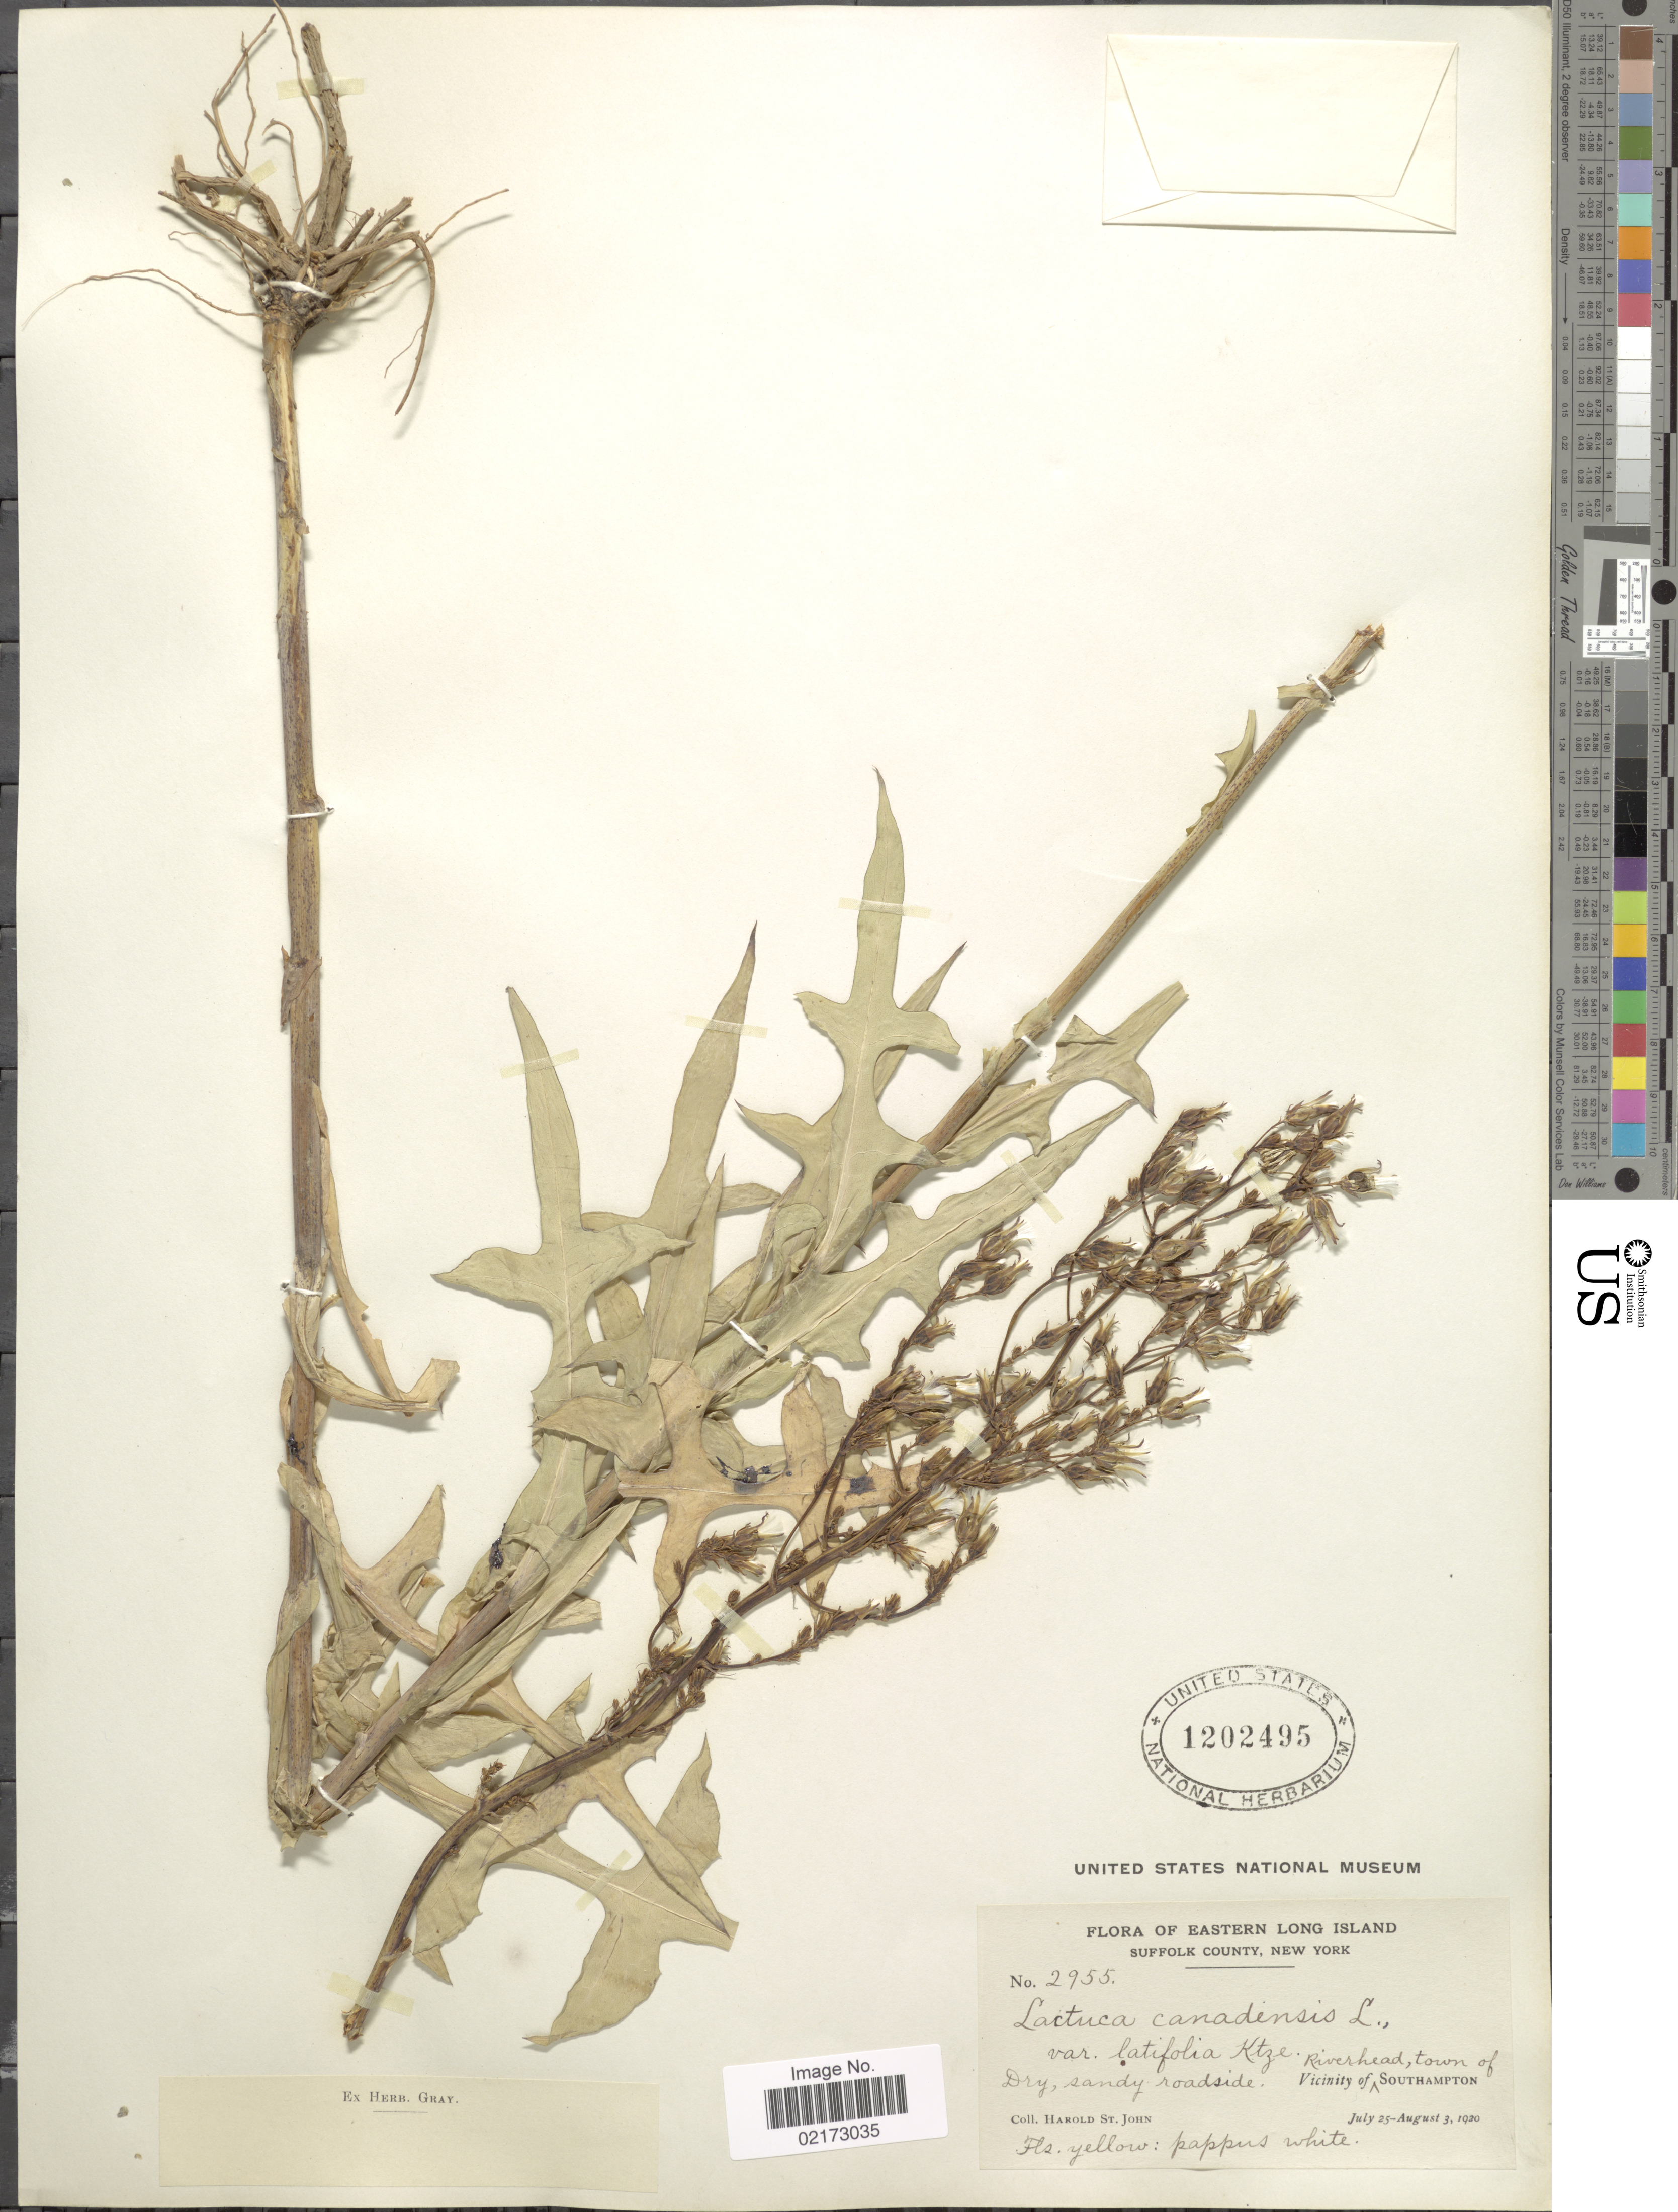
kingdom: Plantae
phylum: Tracheophyta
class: Magnoliopsida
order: Asterales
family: Asteraceae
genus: Lactuca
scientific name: Lactuca canadensis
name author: L.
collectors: H. St. John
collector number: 2955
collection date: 1920-07-25/1920-08-03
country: United States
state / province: New York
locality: Eastern Long Island, Suffolk County, Vicinity of Riverhead, town of Southampton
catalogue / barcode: US 1202495